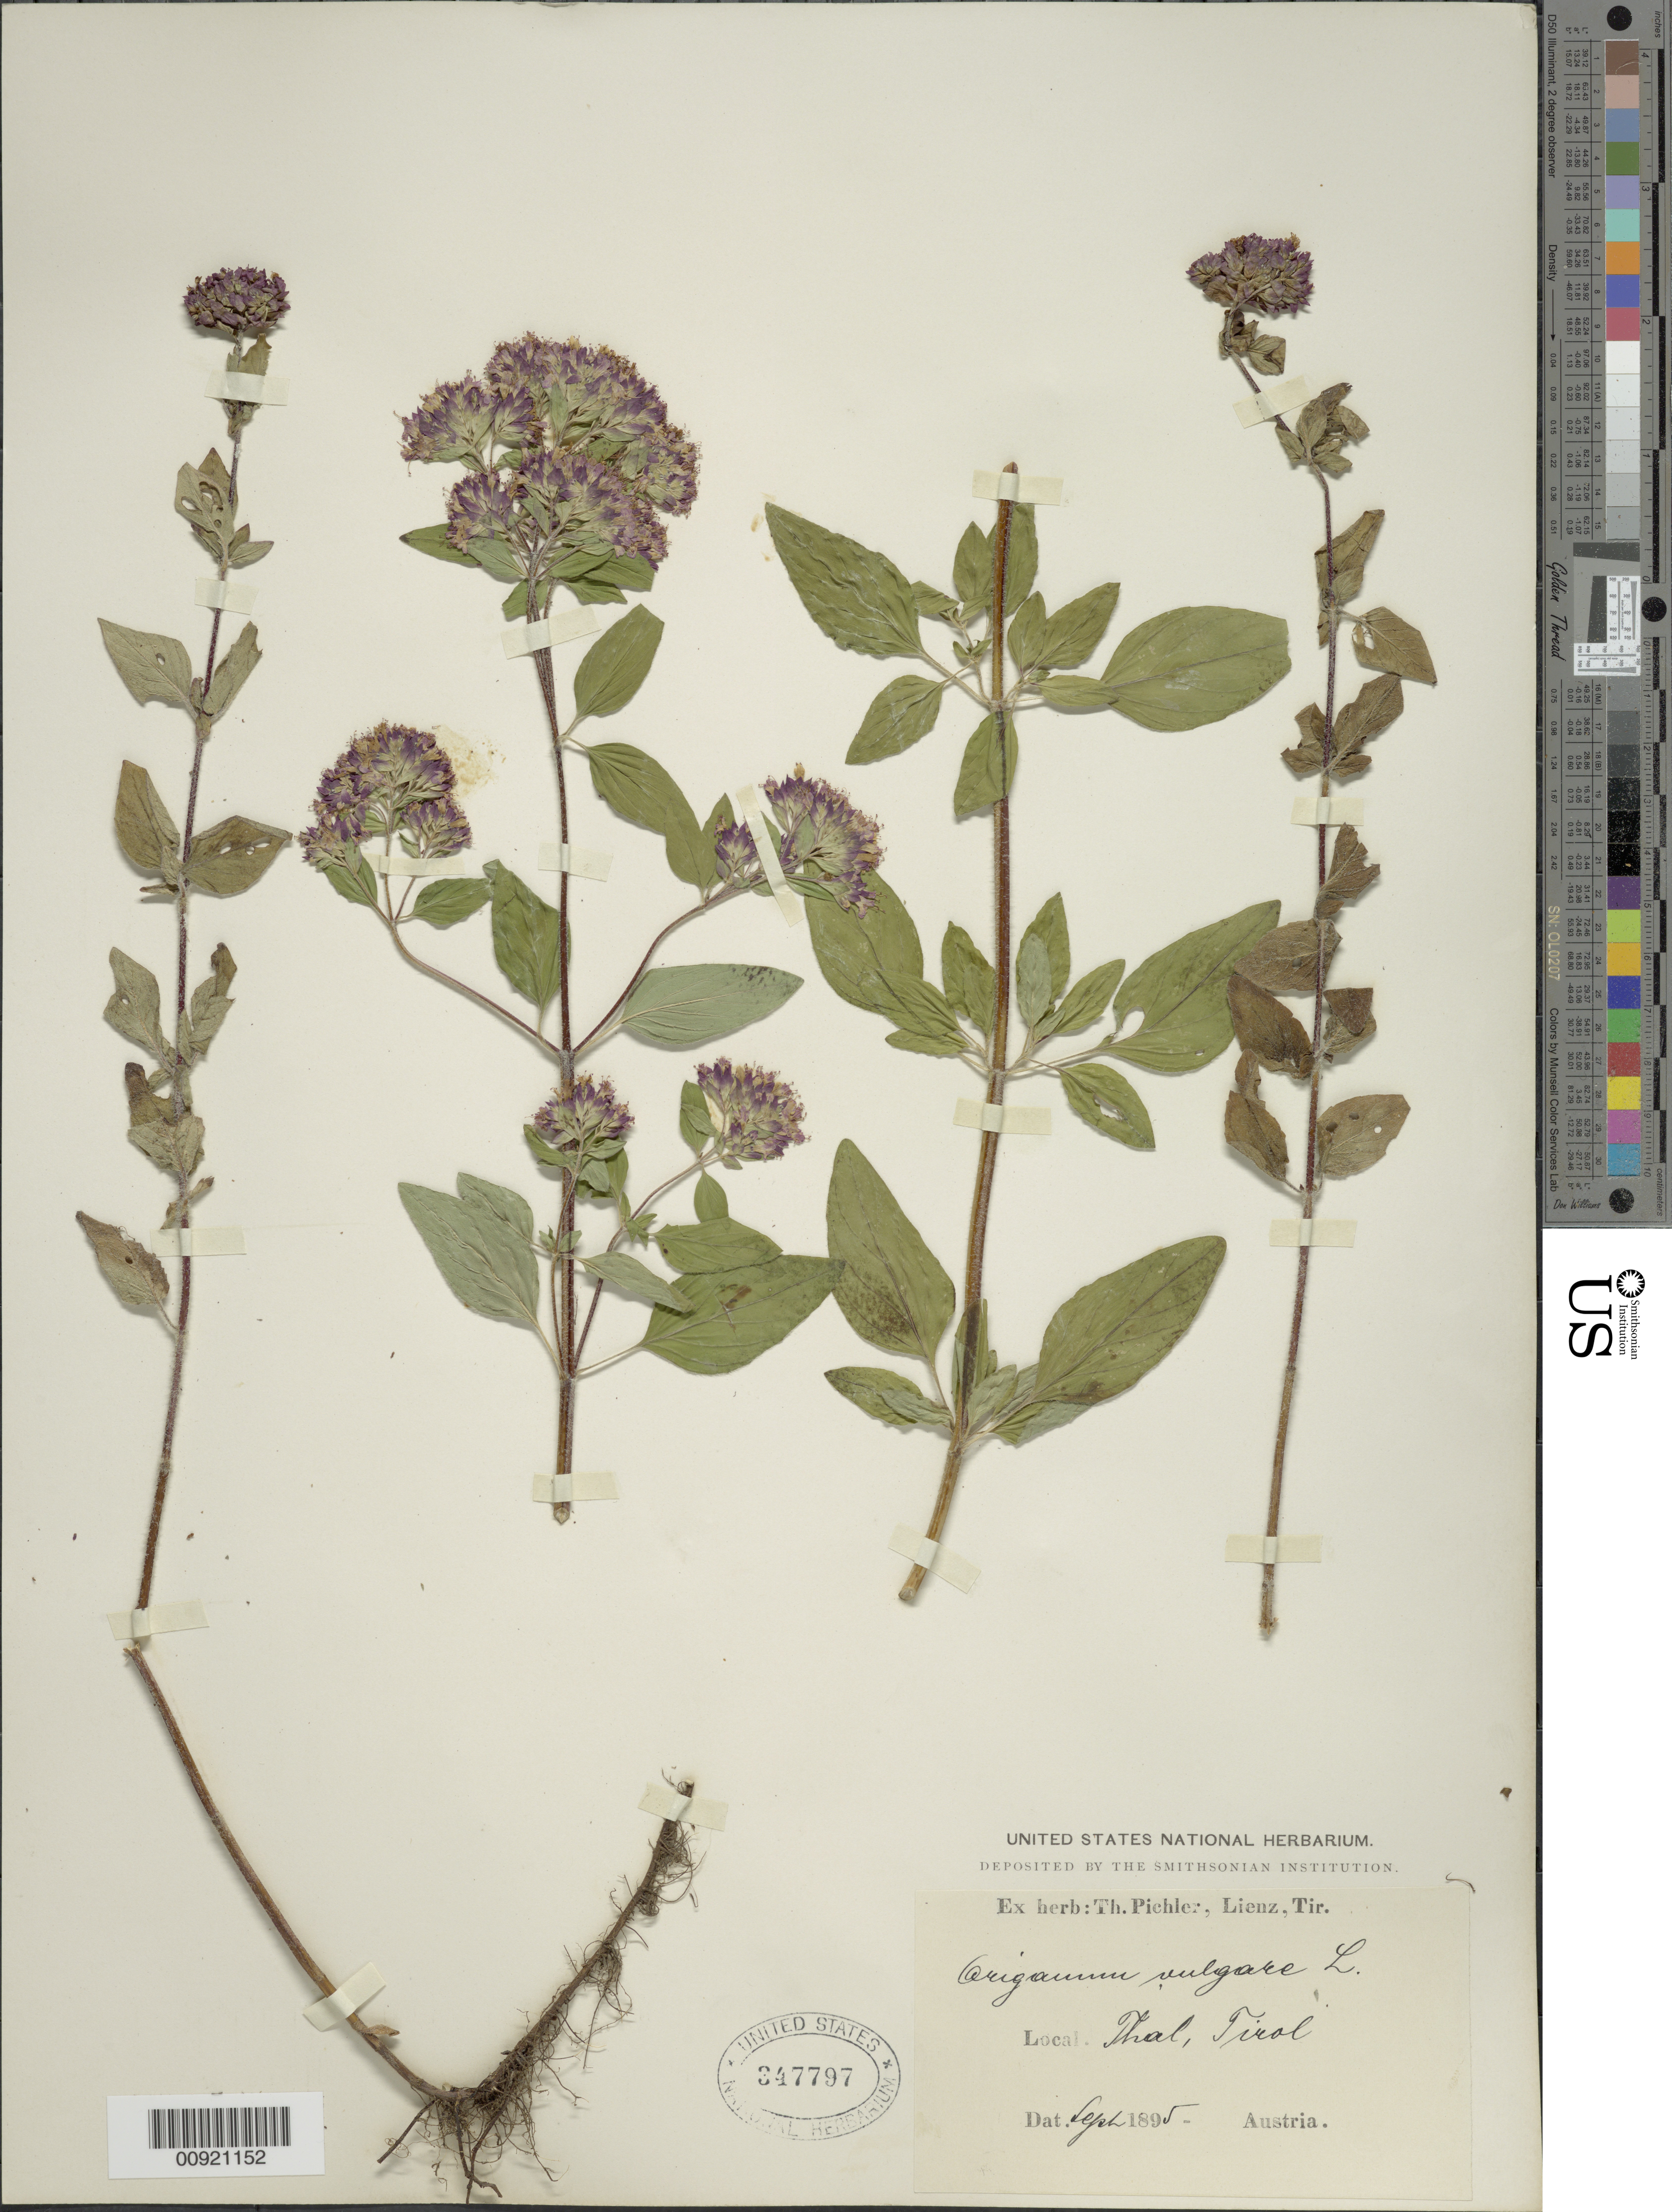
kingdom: Plantae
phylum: Tracheophyta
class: Magnoliopsida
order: Lamiales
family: Lamiaceae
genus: Origanum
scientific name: Origanum vulgare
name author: L.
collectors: T. Pichler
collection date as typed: Sep 1895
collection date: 1895-09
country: Austria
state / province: Tirol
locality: Thal, Tirol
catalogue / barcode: US 347797